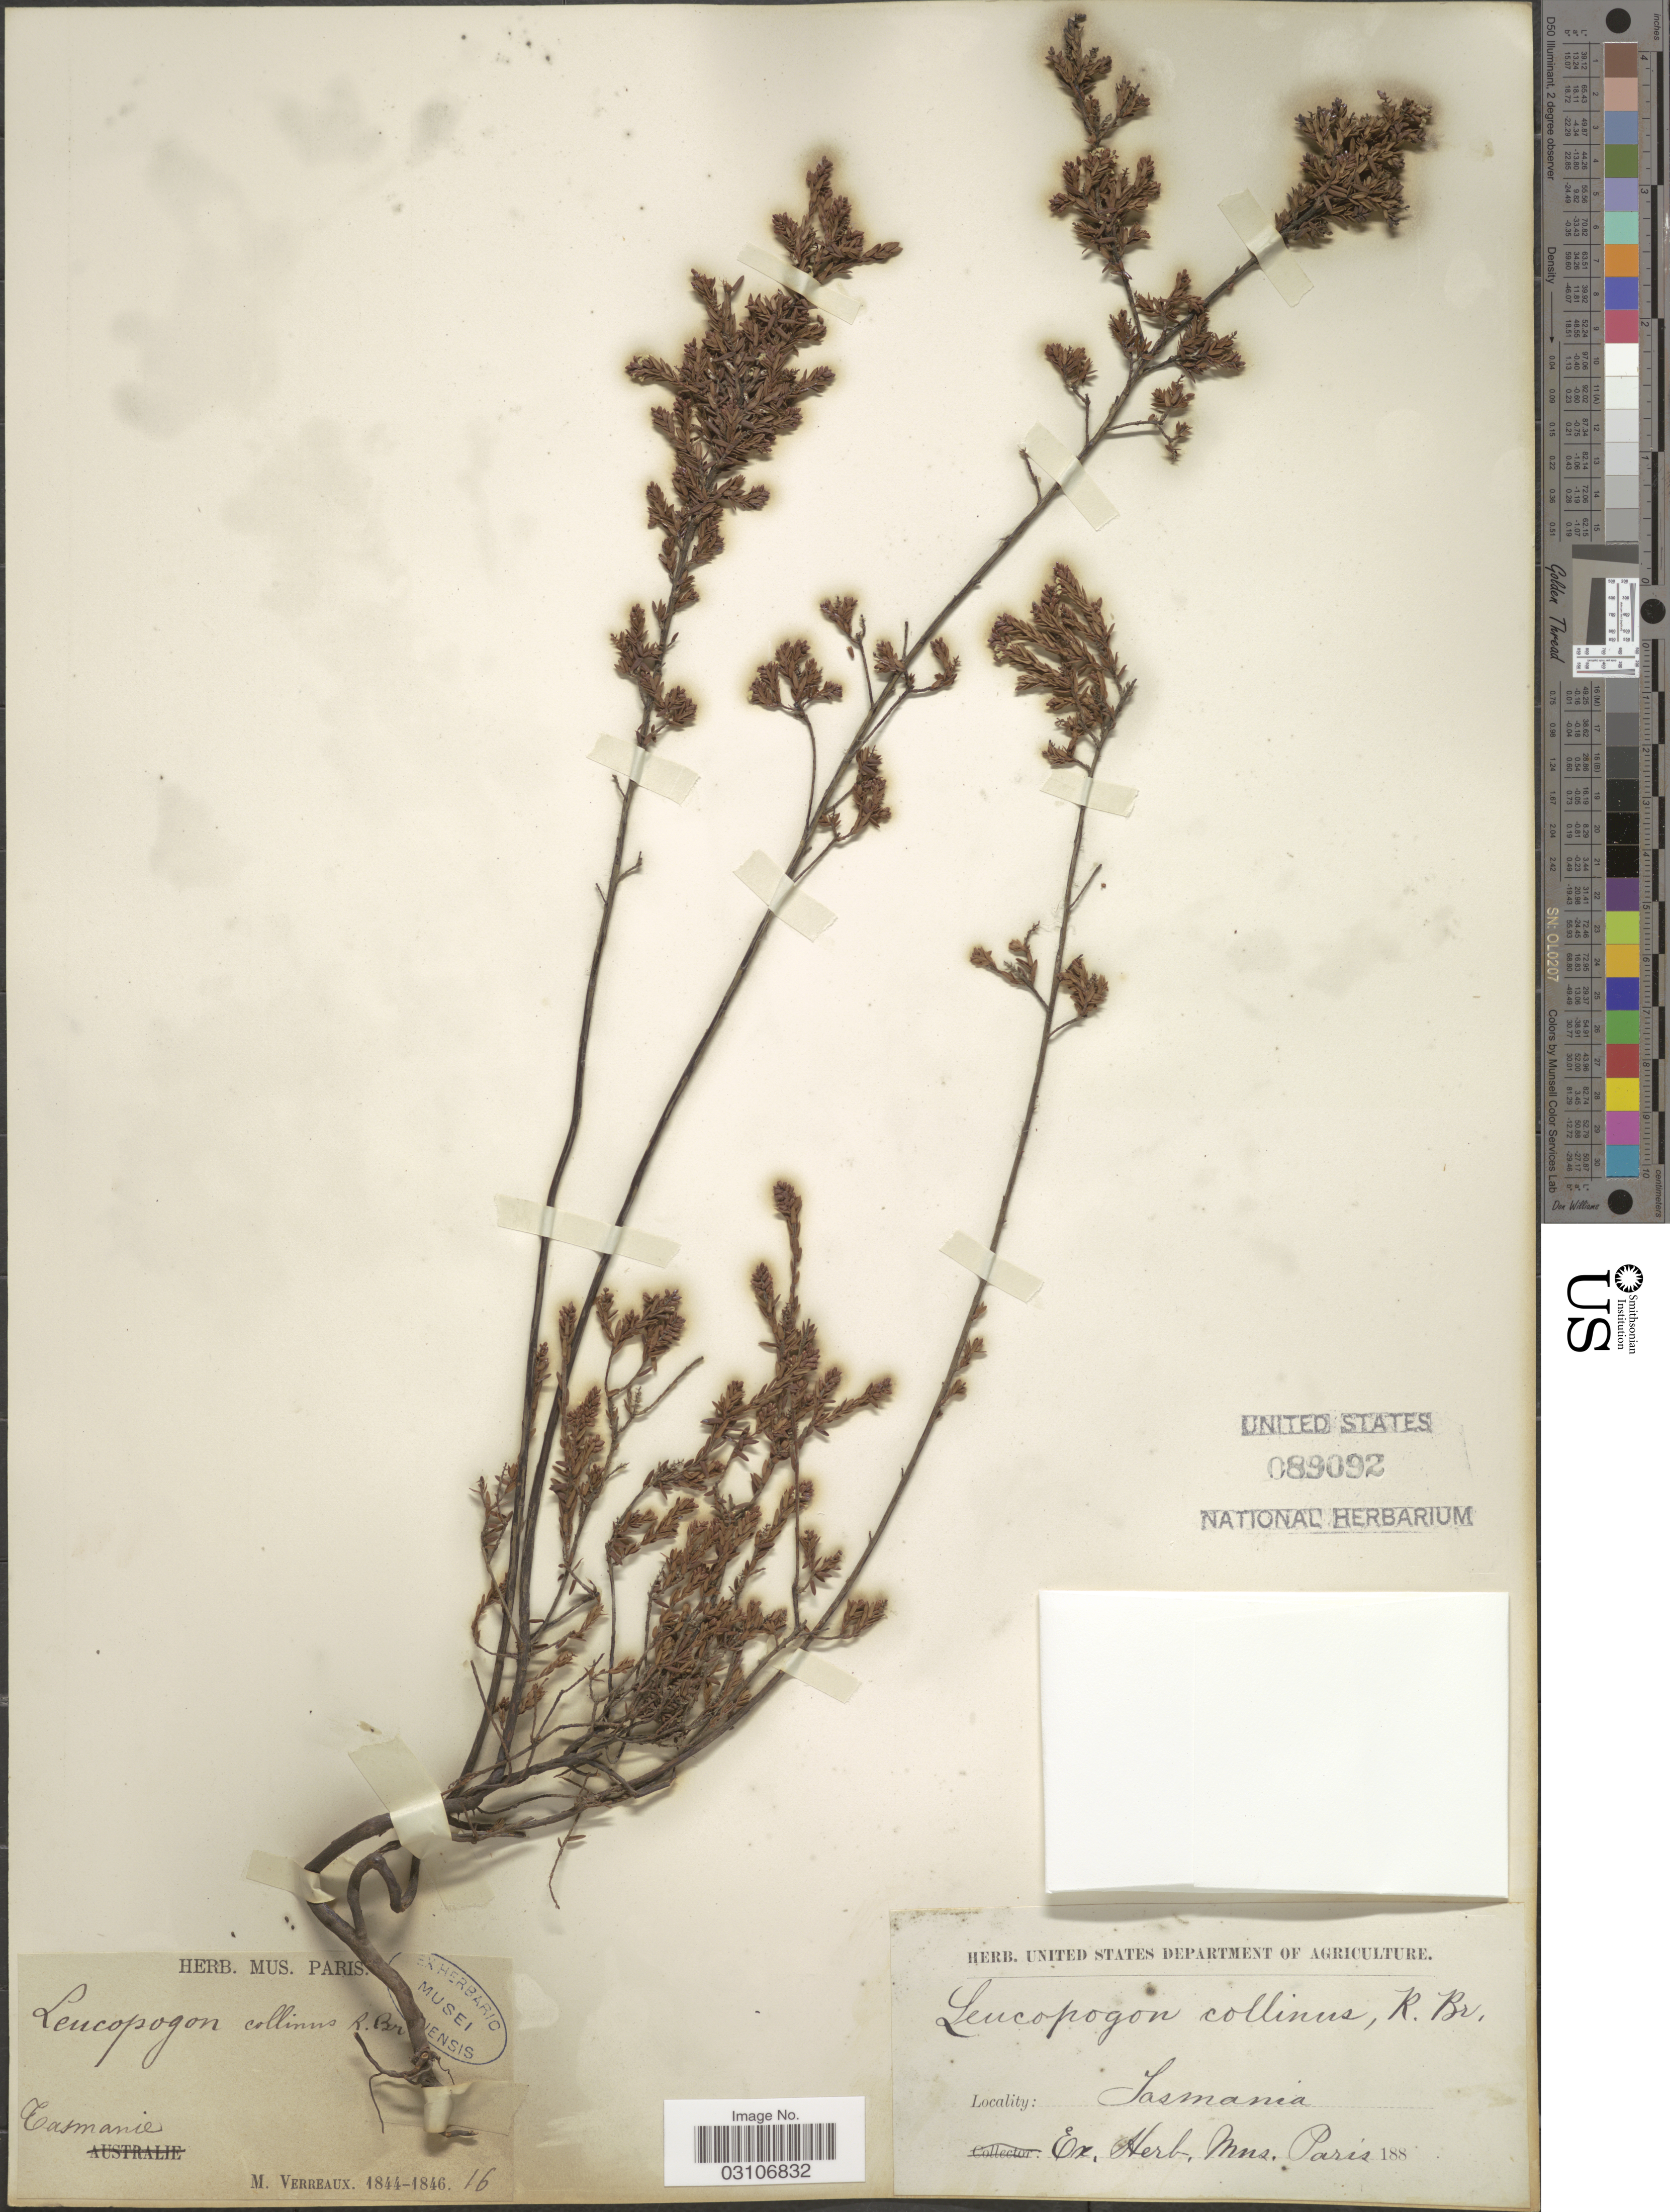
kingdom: Plantae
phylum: Tracheophyta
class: Magnoliopsida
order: Ericales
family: Ericaceae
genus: Leucopogon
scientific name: Leucopogon collinus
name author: R. Br.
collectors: M. Verreaux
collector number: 16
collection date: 1844/1846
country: Australia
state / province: Tasmania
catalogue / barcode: US 89092